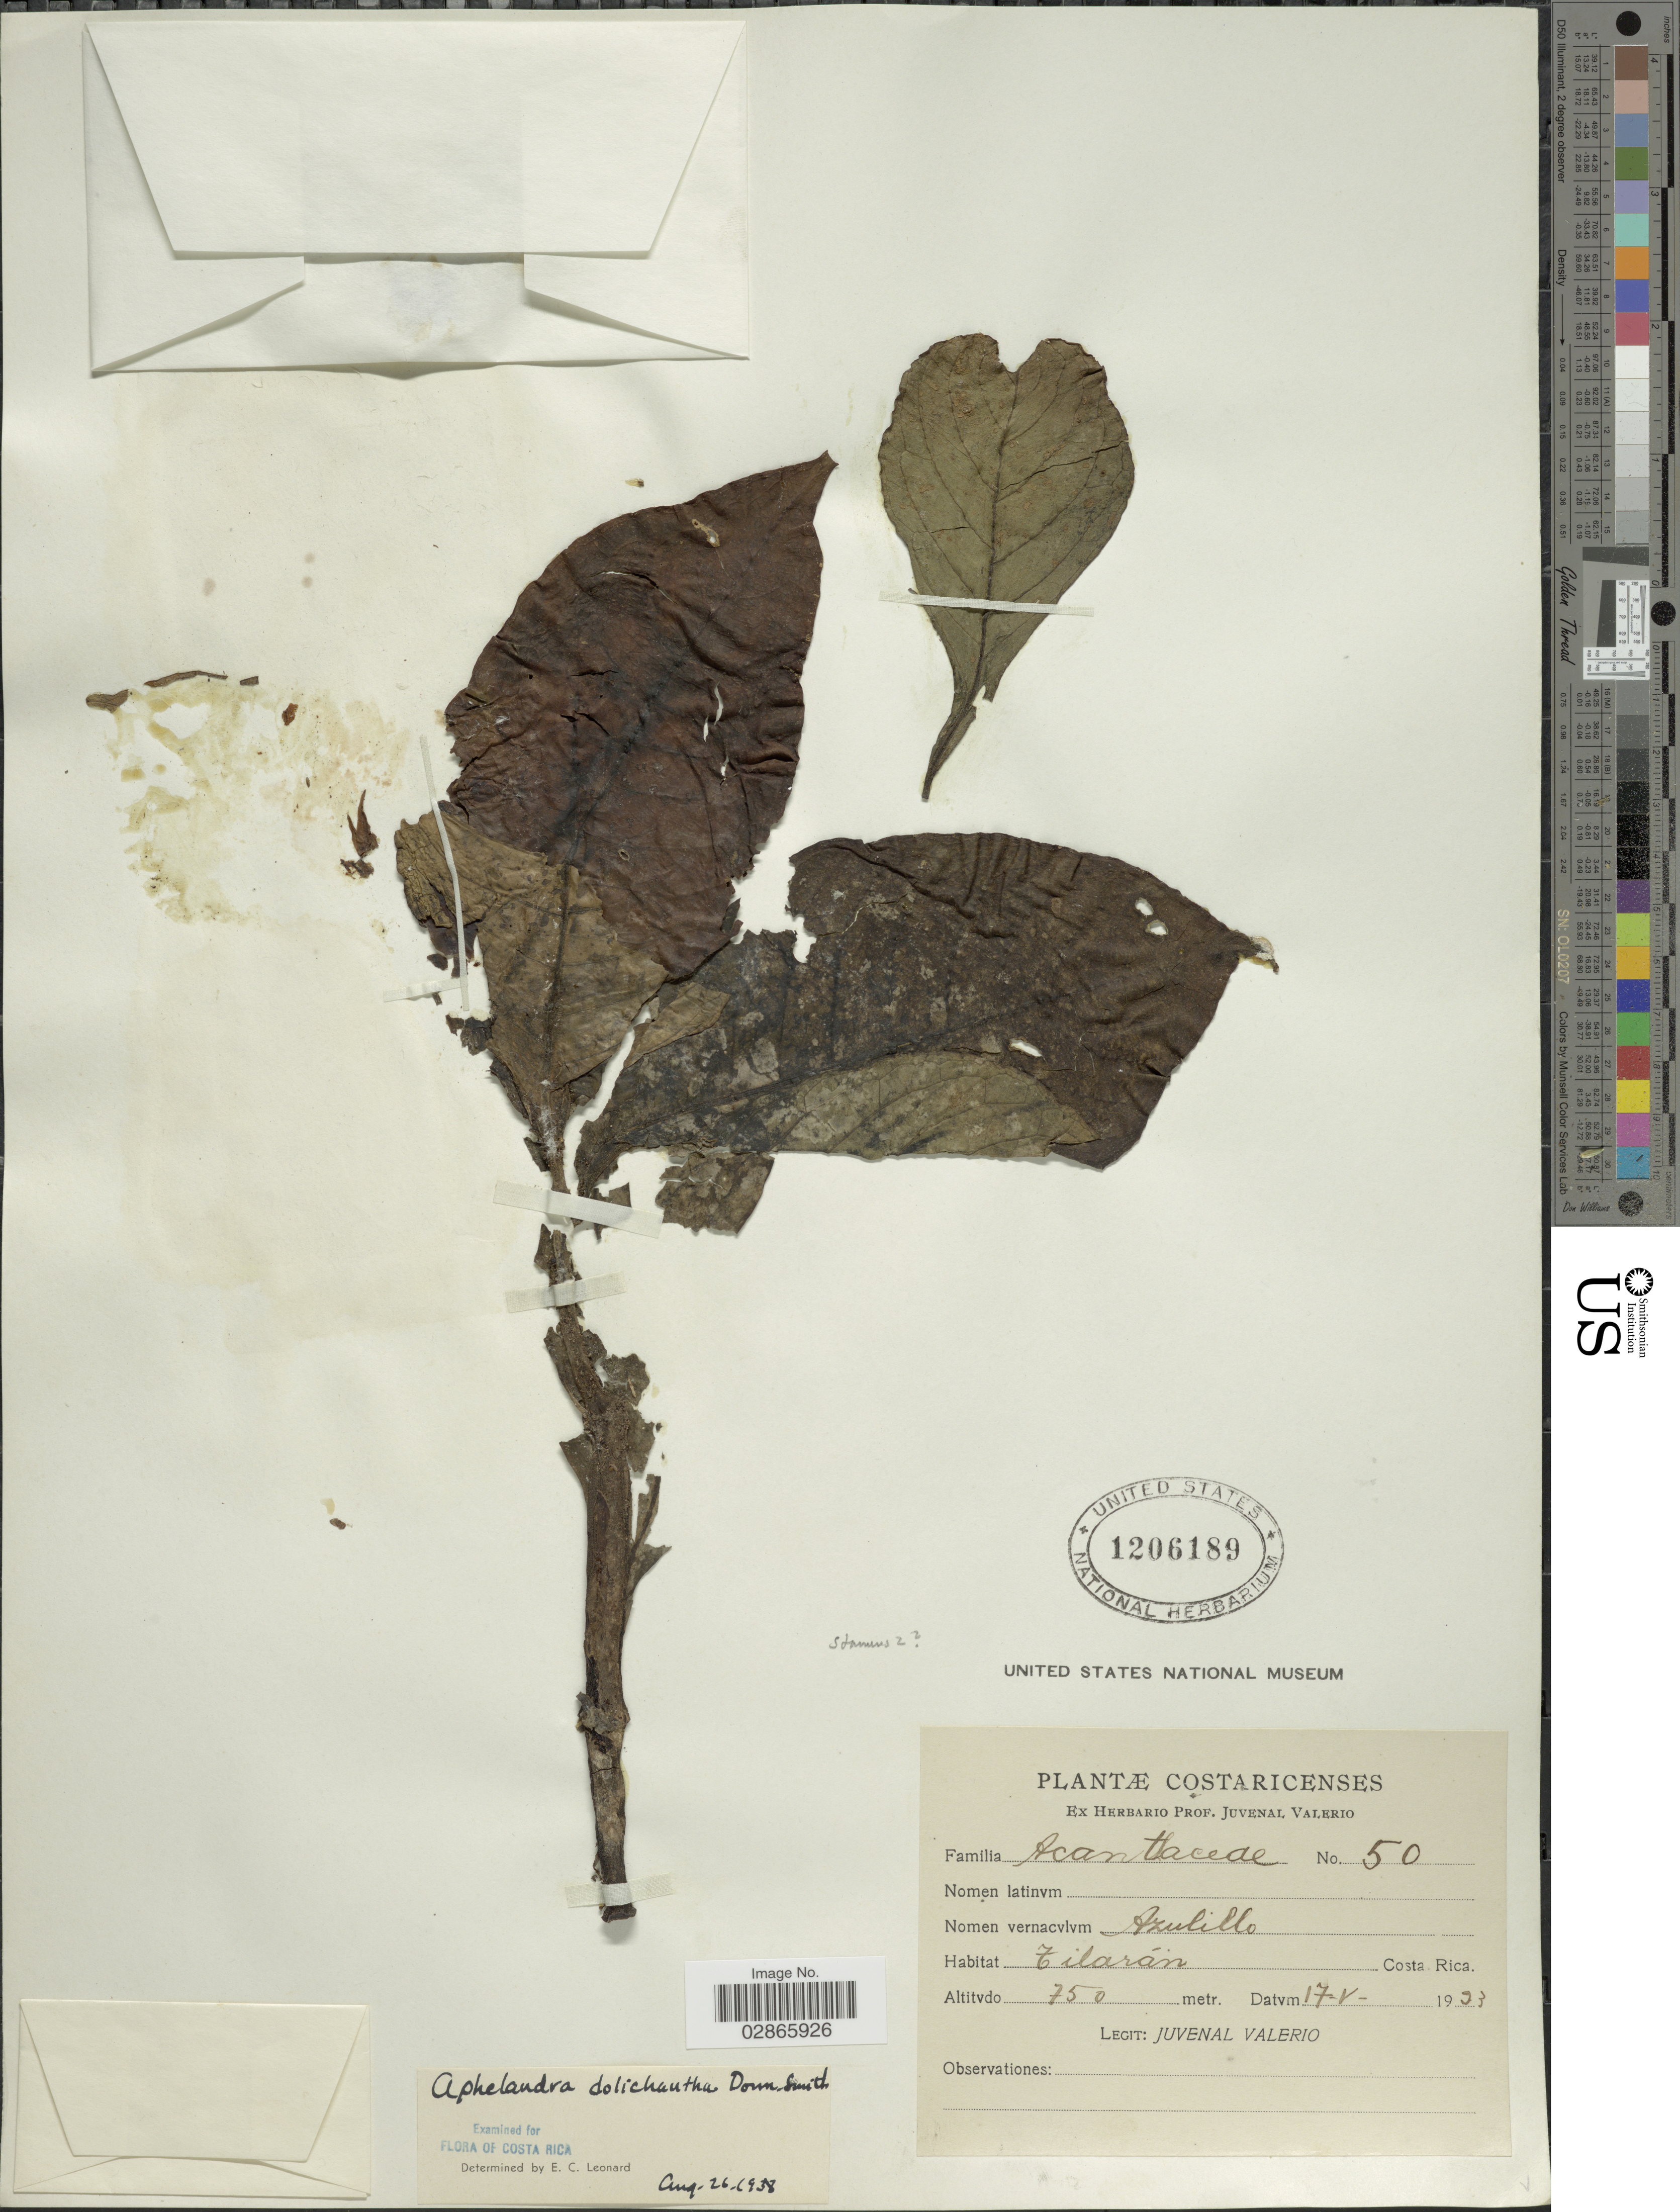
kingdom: Plantae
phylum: Tracheophyta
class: Magnoliopsida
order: Lamiales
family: Acanthaceae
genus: Aphelandra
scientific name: Aphelandra dolichantha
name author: Donn. Sm.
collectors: J. Valerio R.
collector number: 50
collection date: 1993-05-17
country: Costa Rica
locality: Costaricenses. Tilarán.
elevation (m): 750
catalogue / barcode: US 1206189